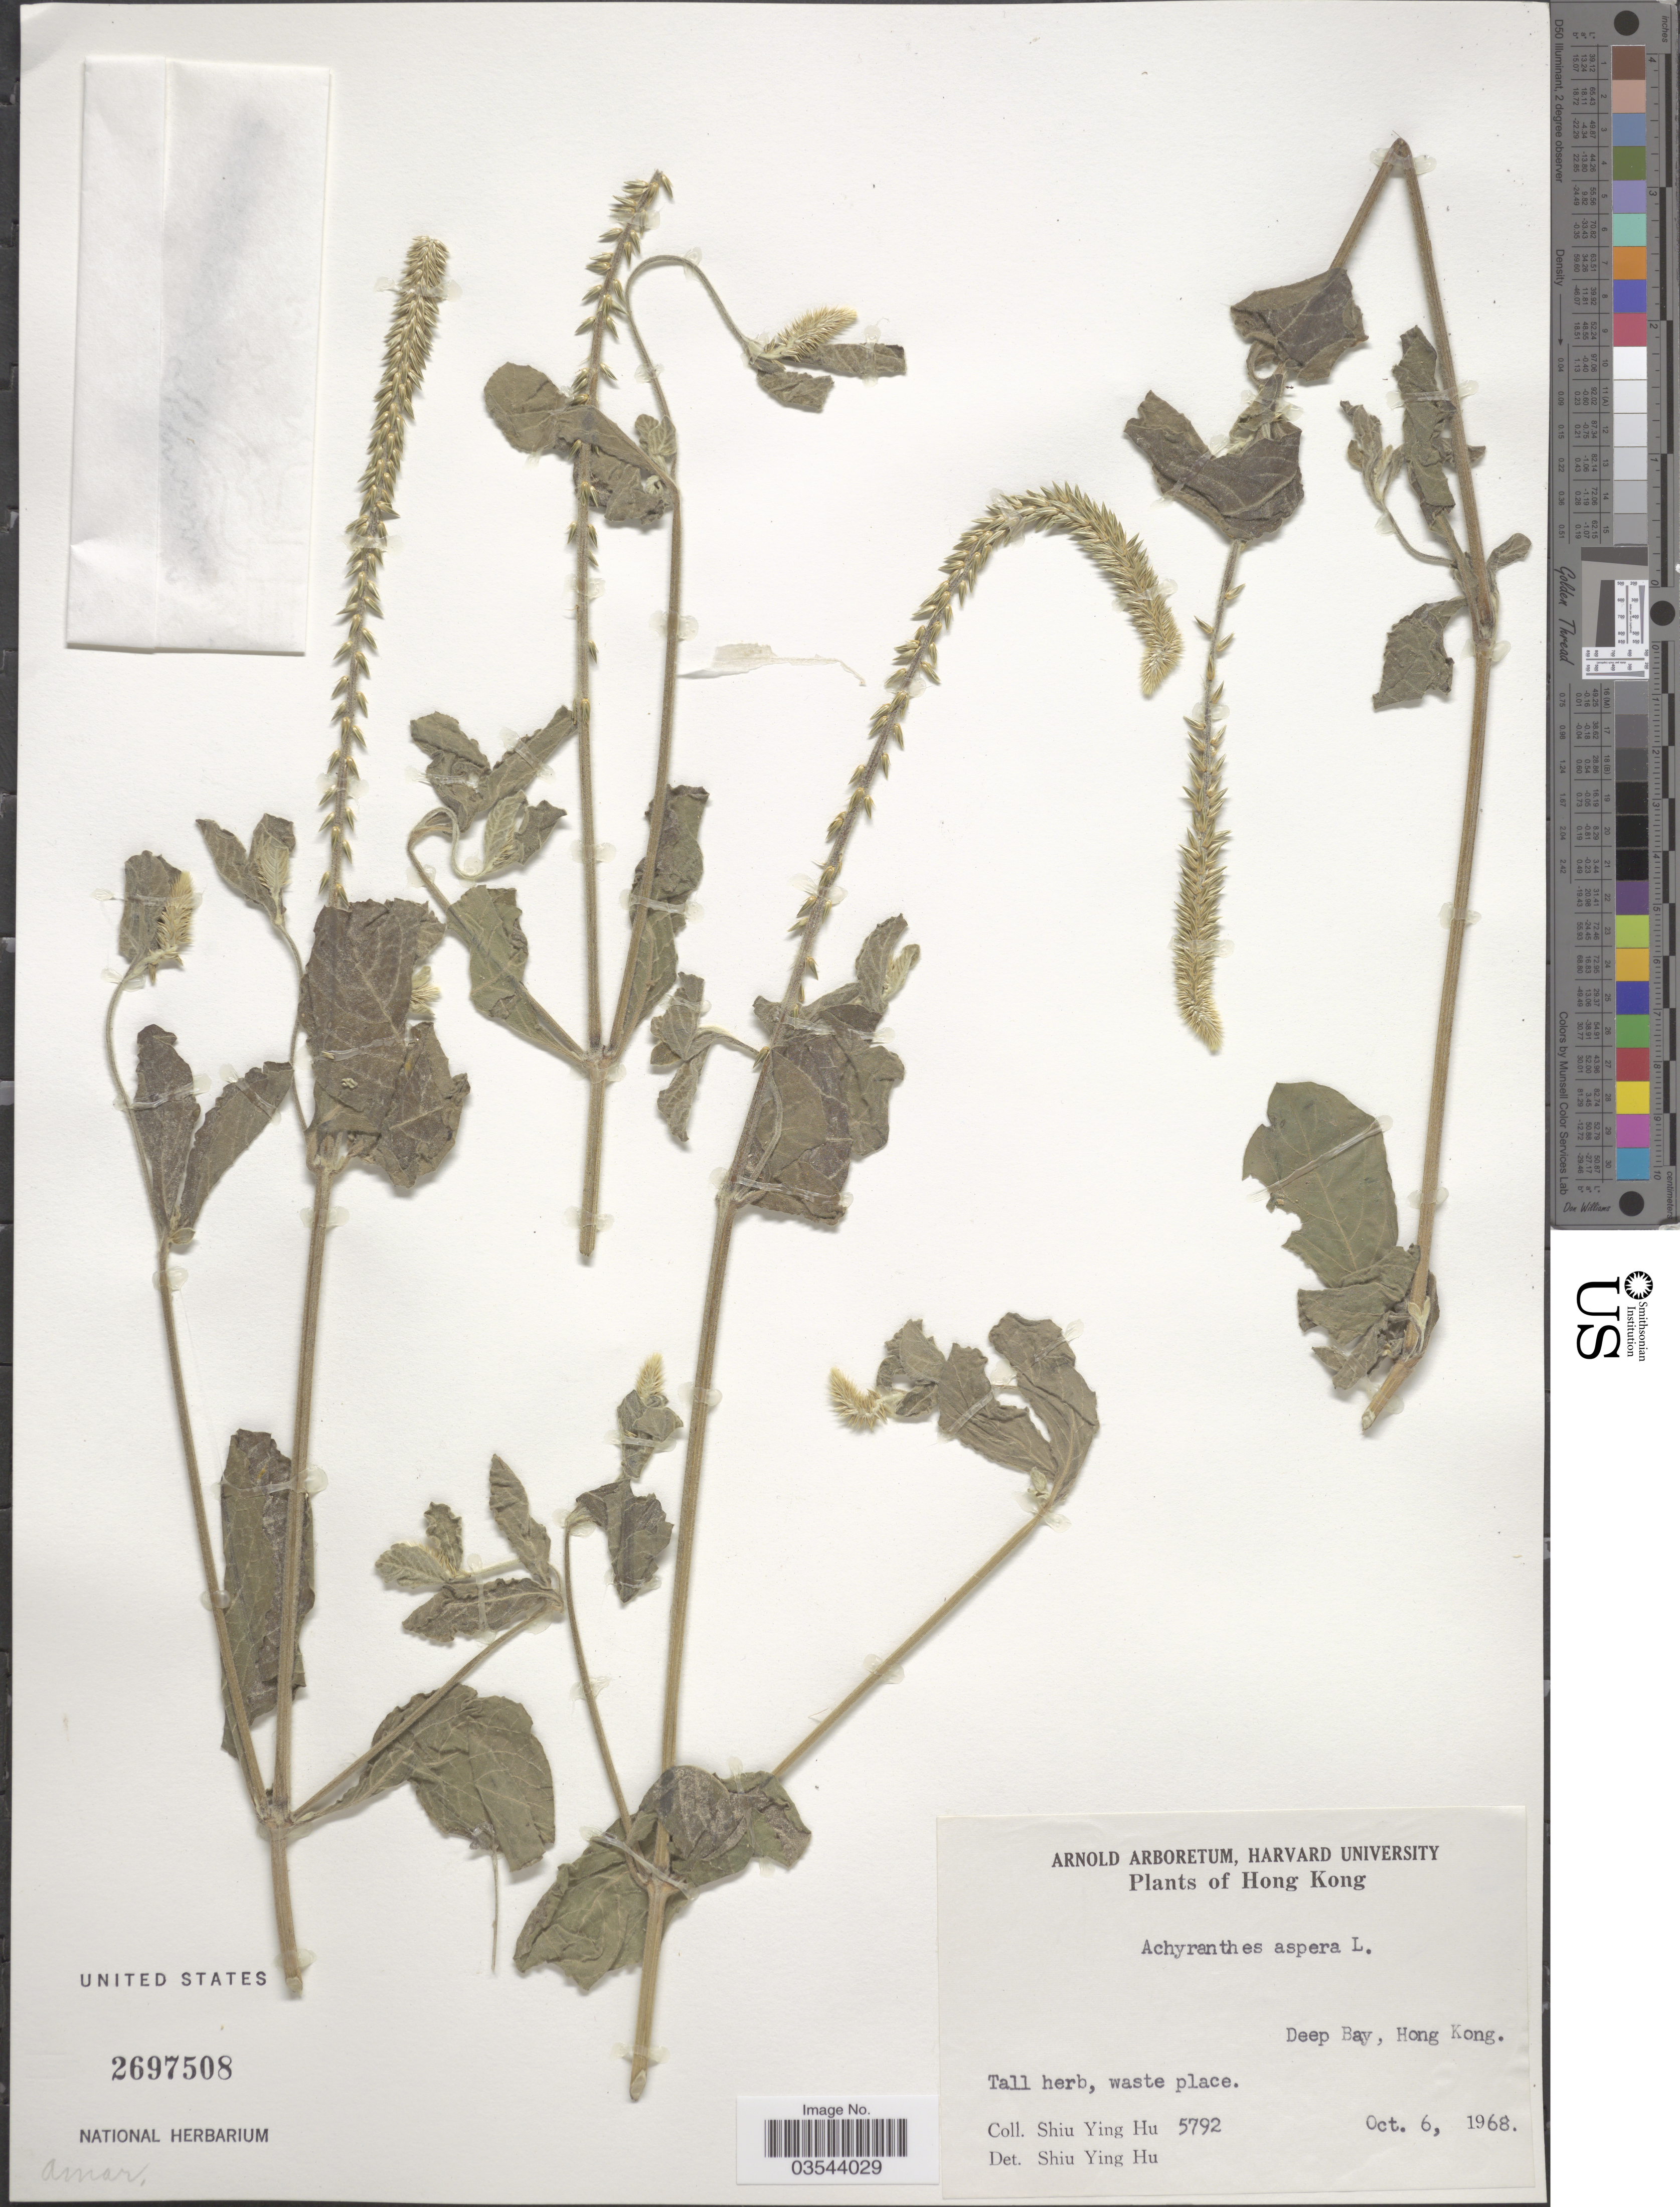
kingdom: Plantae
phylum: Tracheophyta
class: Magnoliopsida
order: Caryophyllales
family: Amaranthaceae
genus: Achyranthes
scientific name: Achyranthes aspera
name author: L.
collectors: S. Y. Hu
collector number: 5792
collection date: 1968-10-06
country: China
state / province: Hong Kong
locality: Deep Bay.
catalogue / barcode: US 2697508